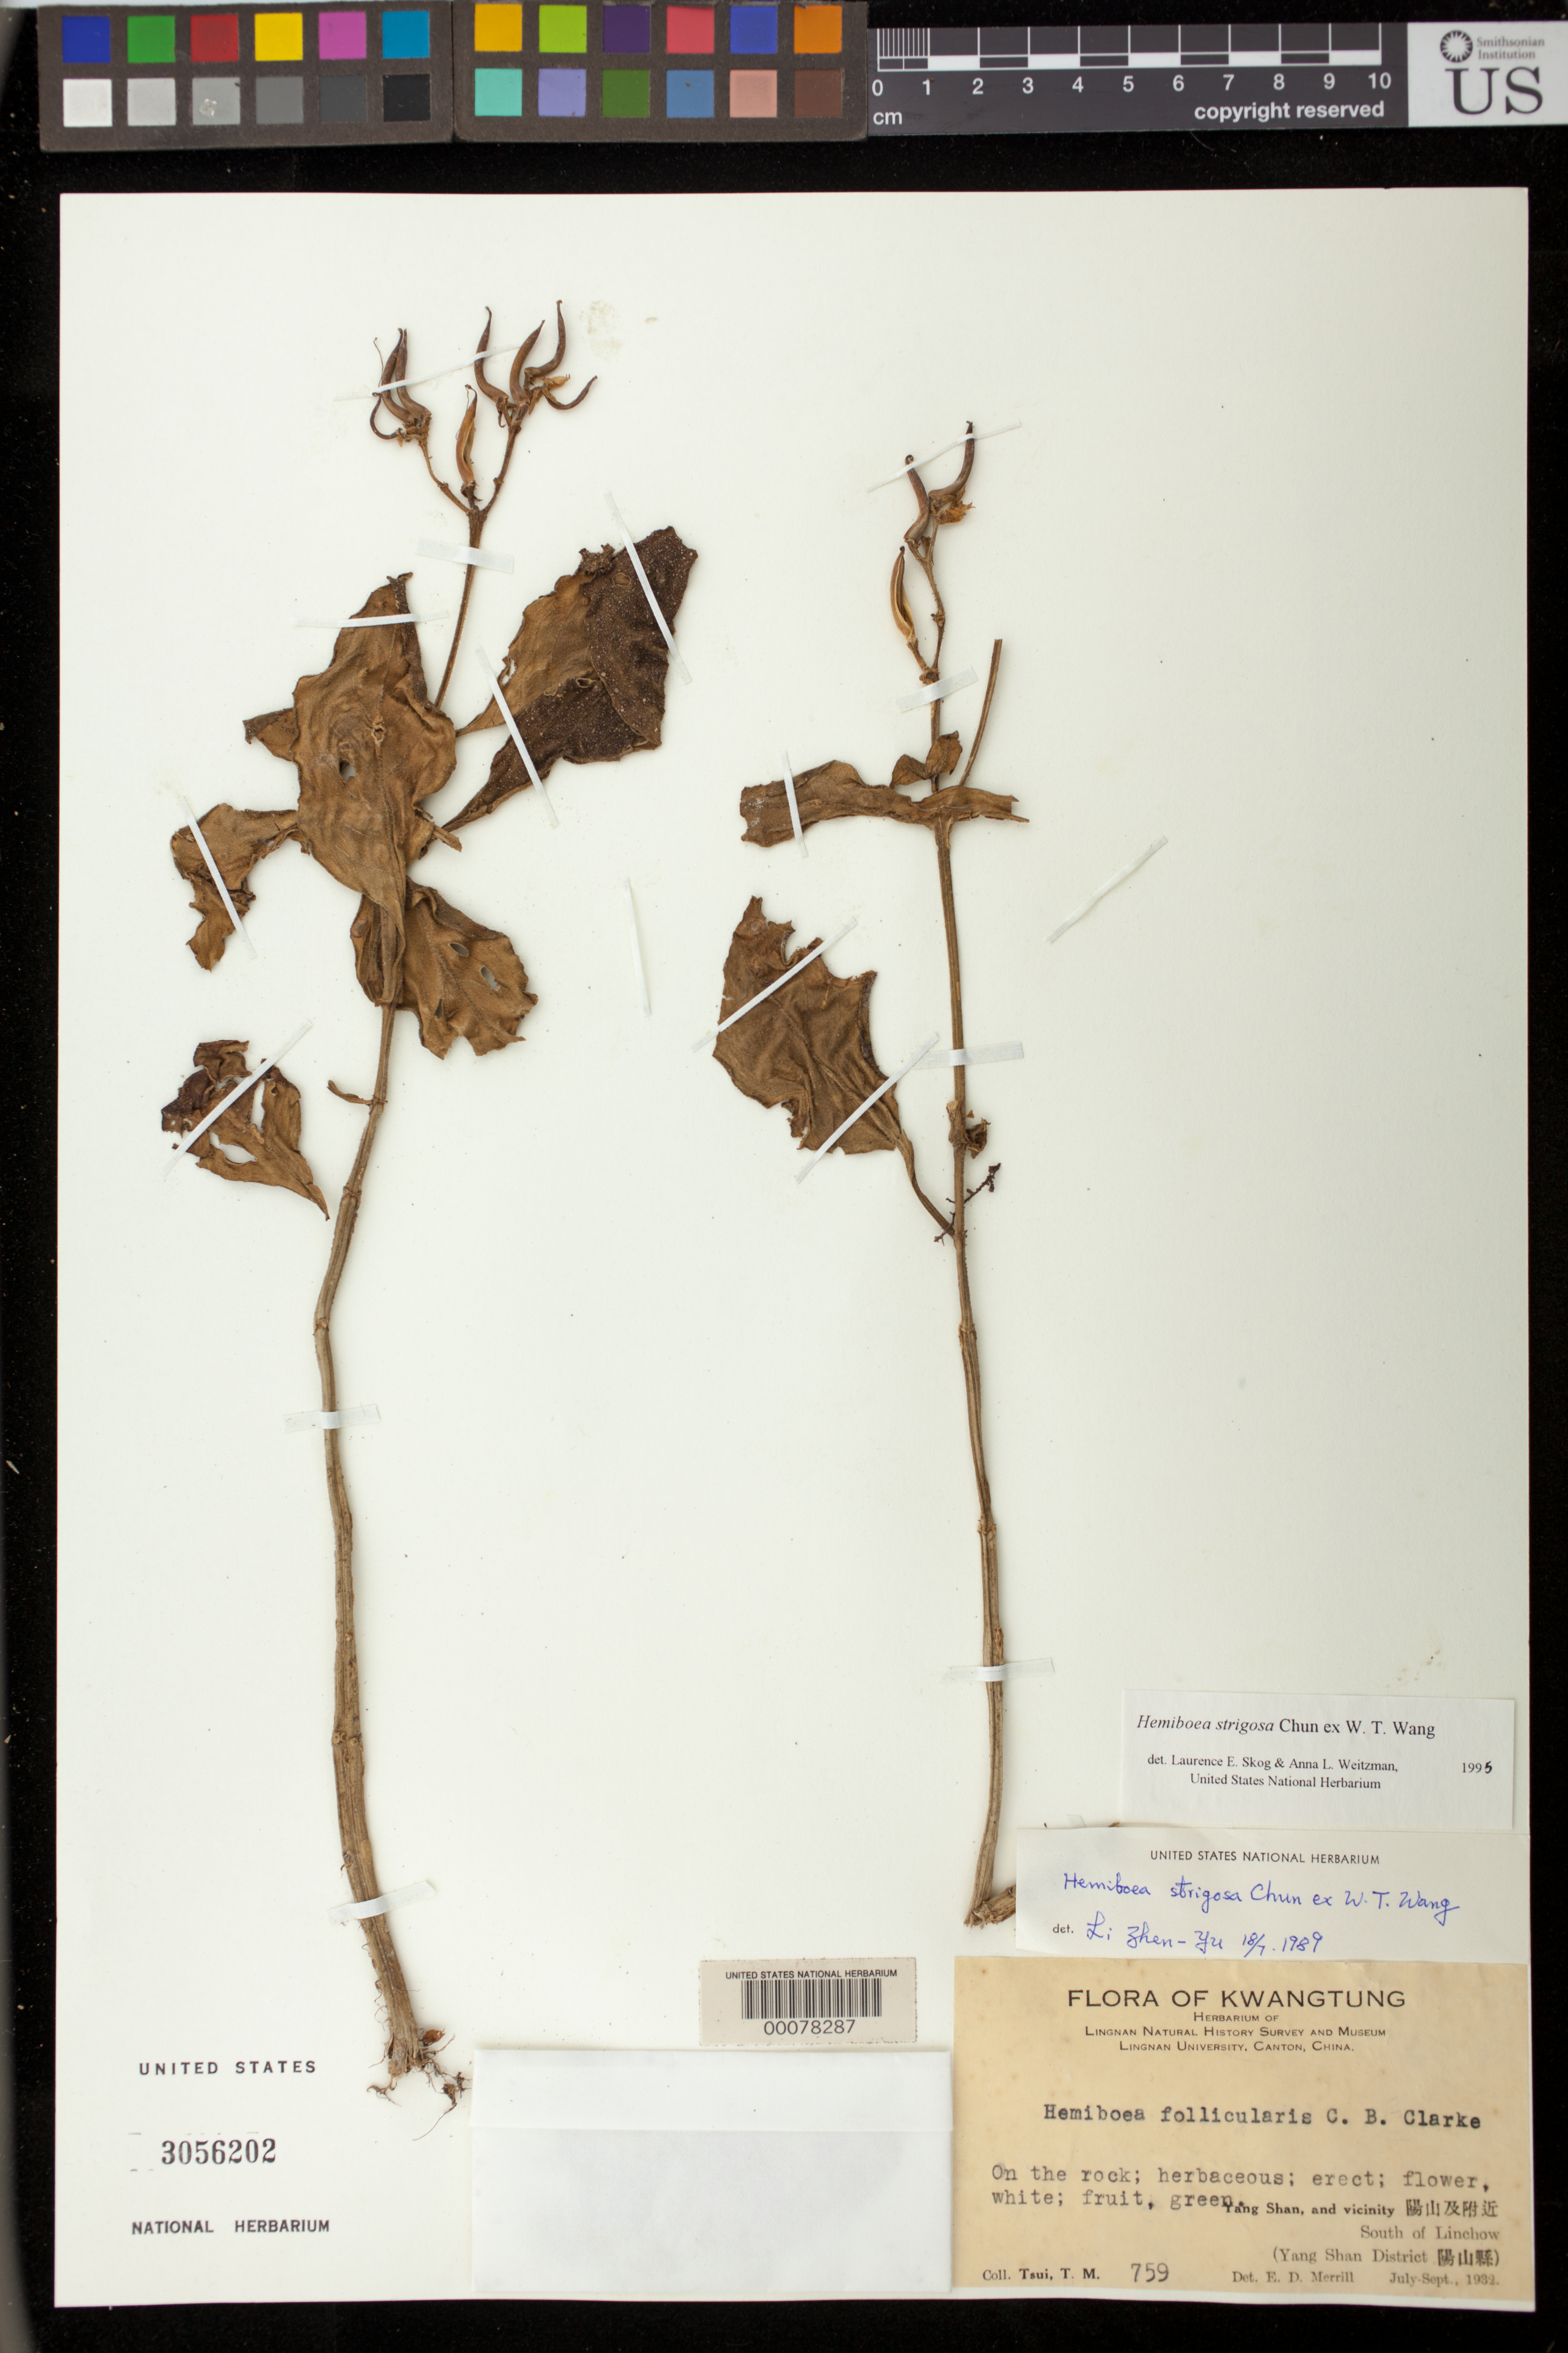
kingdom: Plantae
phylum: Tracheophyta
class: Magnoliopsida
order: Lamiales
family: Gesneriaceae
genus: Hemiboea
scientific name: Hemiboea strigosa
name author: Chun ex W.T. Wang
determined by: Zhen-yu, L.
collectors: T. Tsui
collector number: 759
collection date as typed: Jul-Sep 1932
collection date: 1932-07/1932-09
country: China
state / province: Guangdong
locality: Tang shan and vicinity, s of linchow (yang shan district)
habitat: On the rock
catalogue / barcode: US 3056202